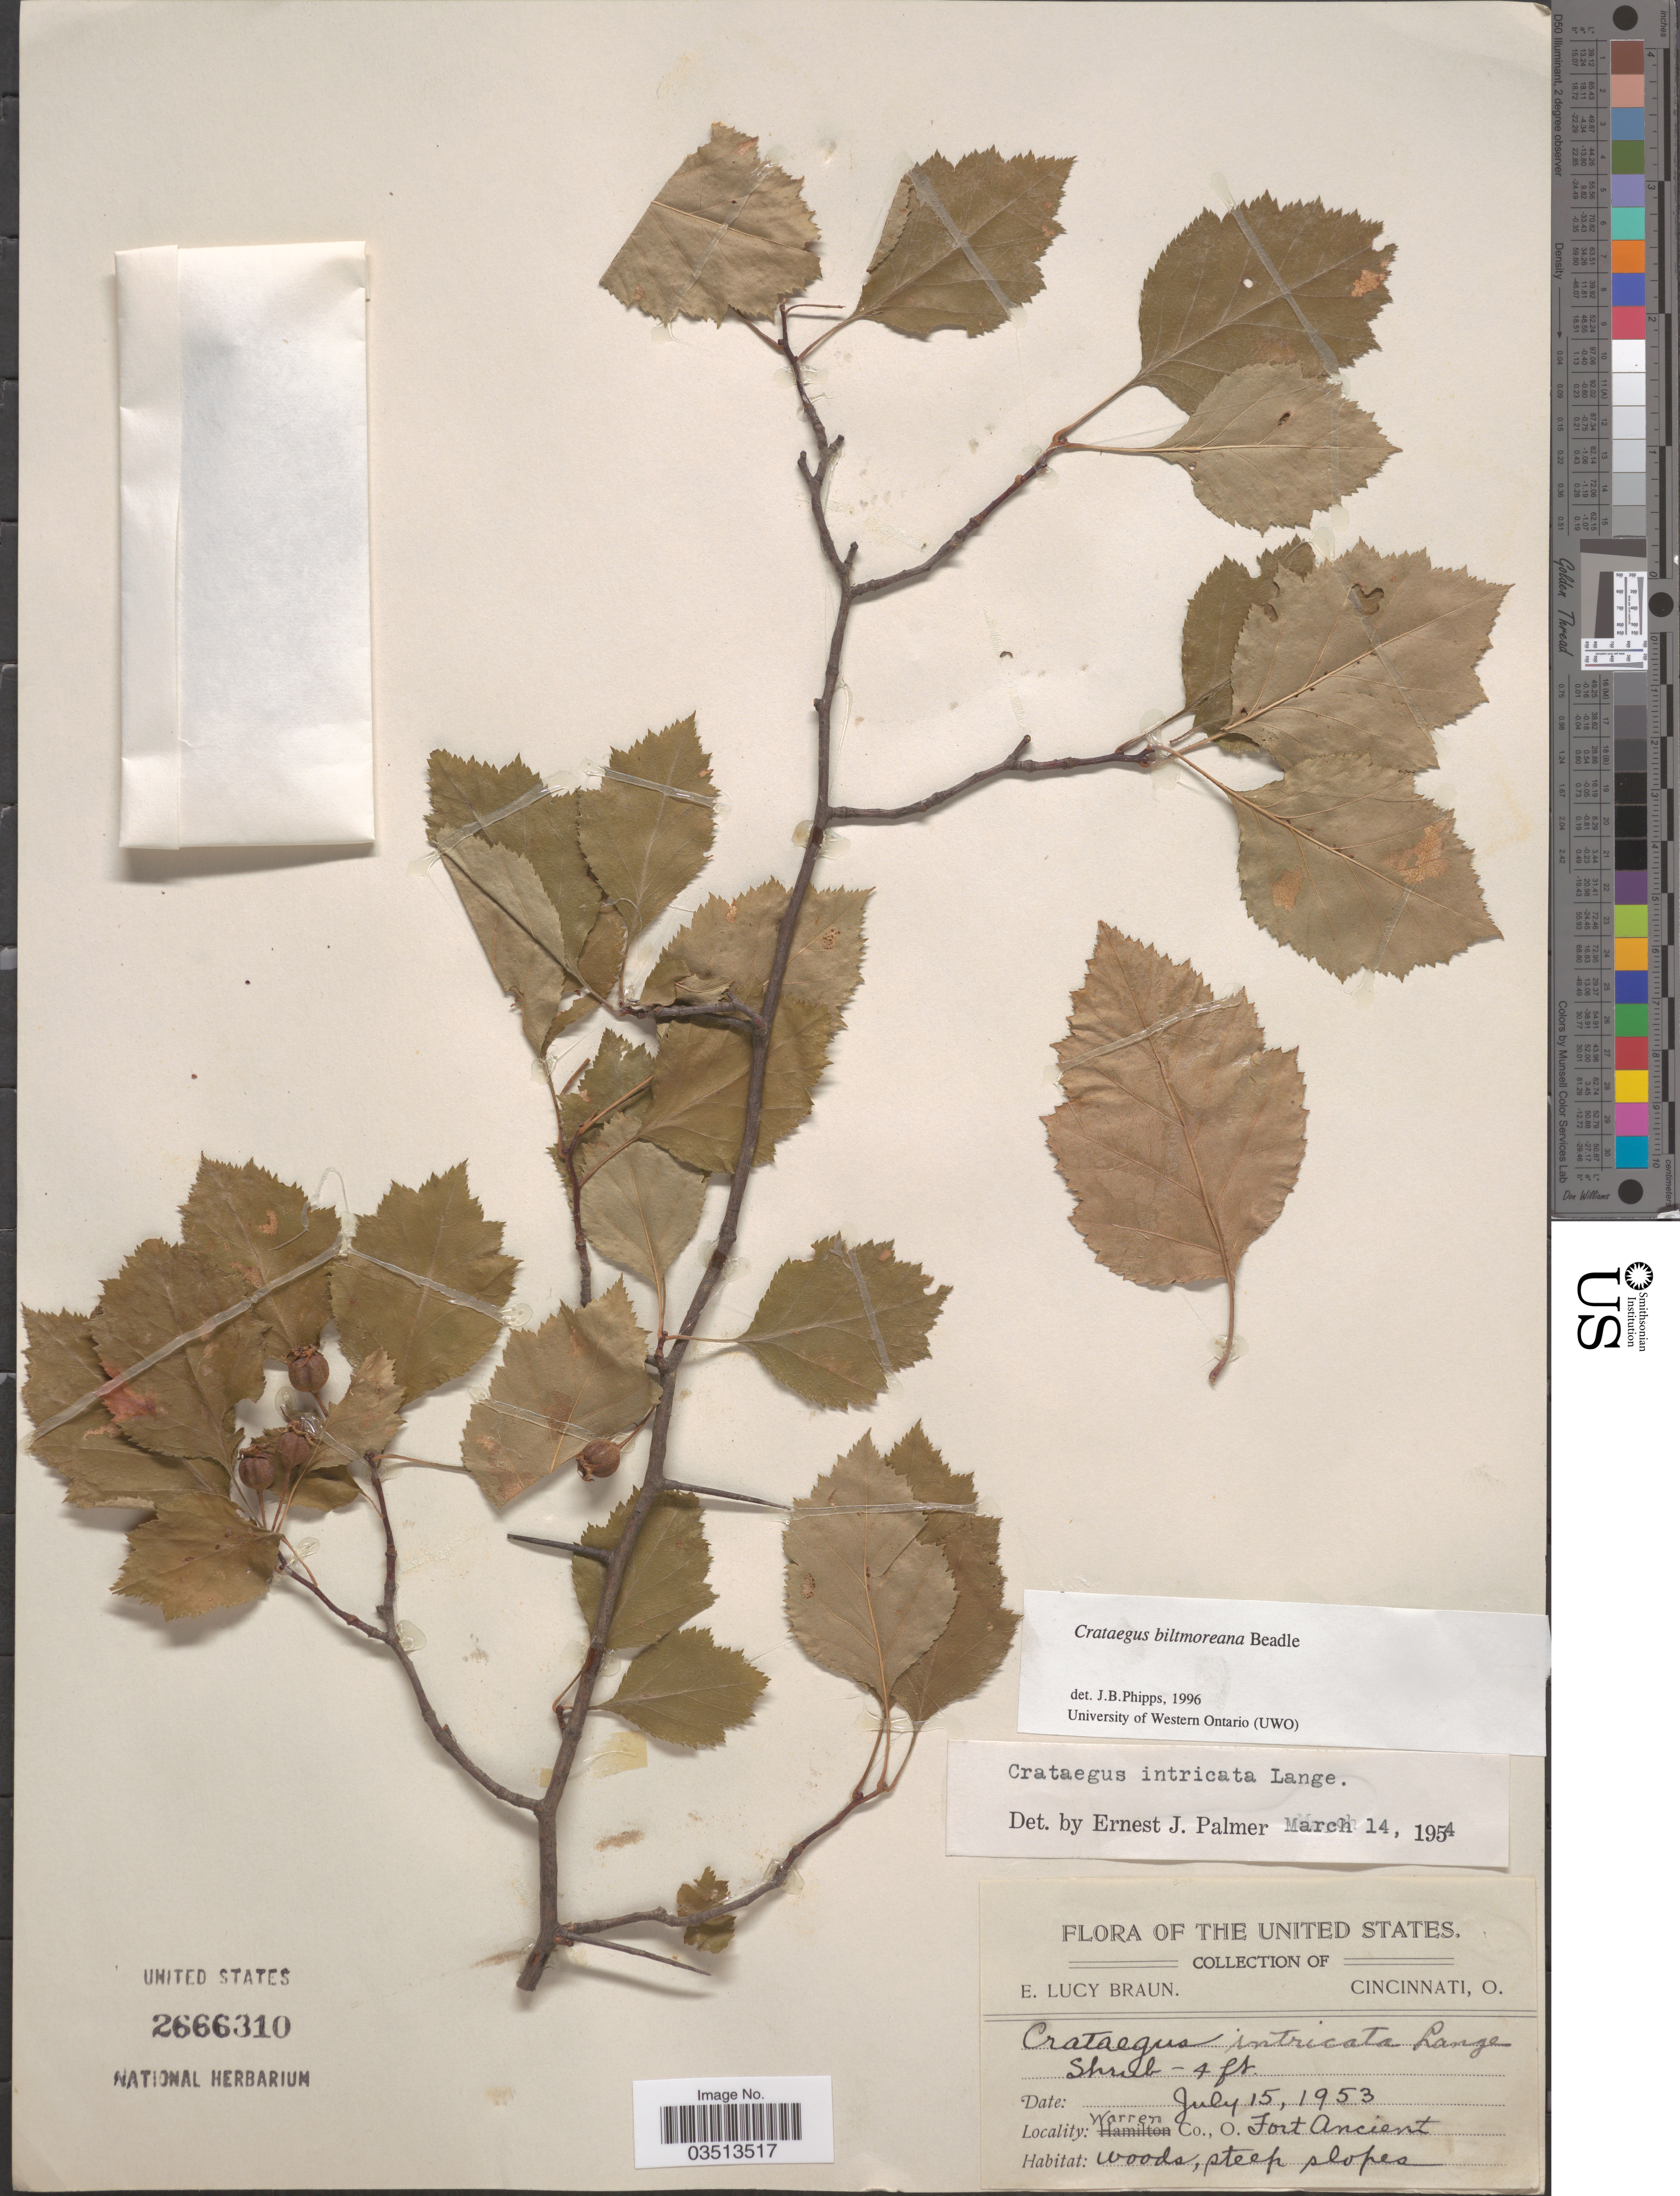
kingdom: Plantae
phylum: Tracheophyta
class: Magnoliopsida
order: Rosales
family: Rosaceae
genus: Crataegus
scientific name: Crataegus biltmoreana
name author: Beadle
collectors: E. L. Braun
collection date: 1953-07-15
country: United States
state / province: Ohio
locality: Warren Co., O. Fort Ancient.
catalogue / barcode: US 2666310